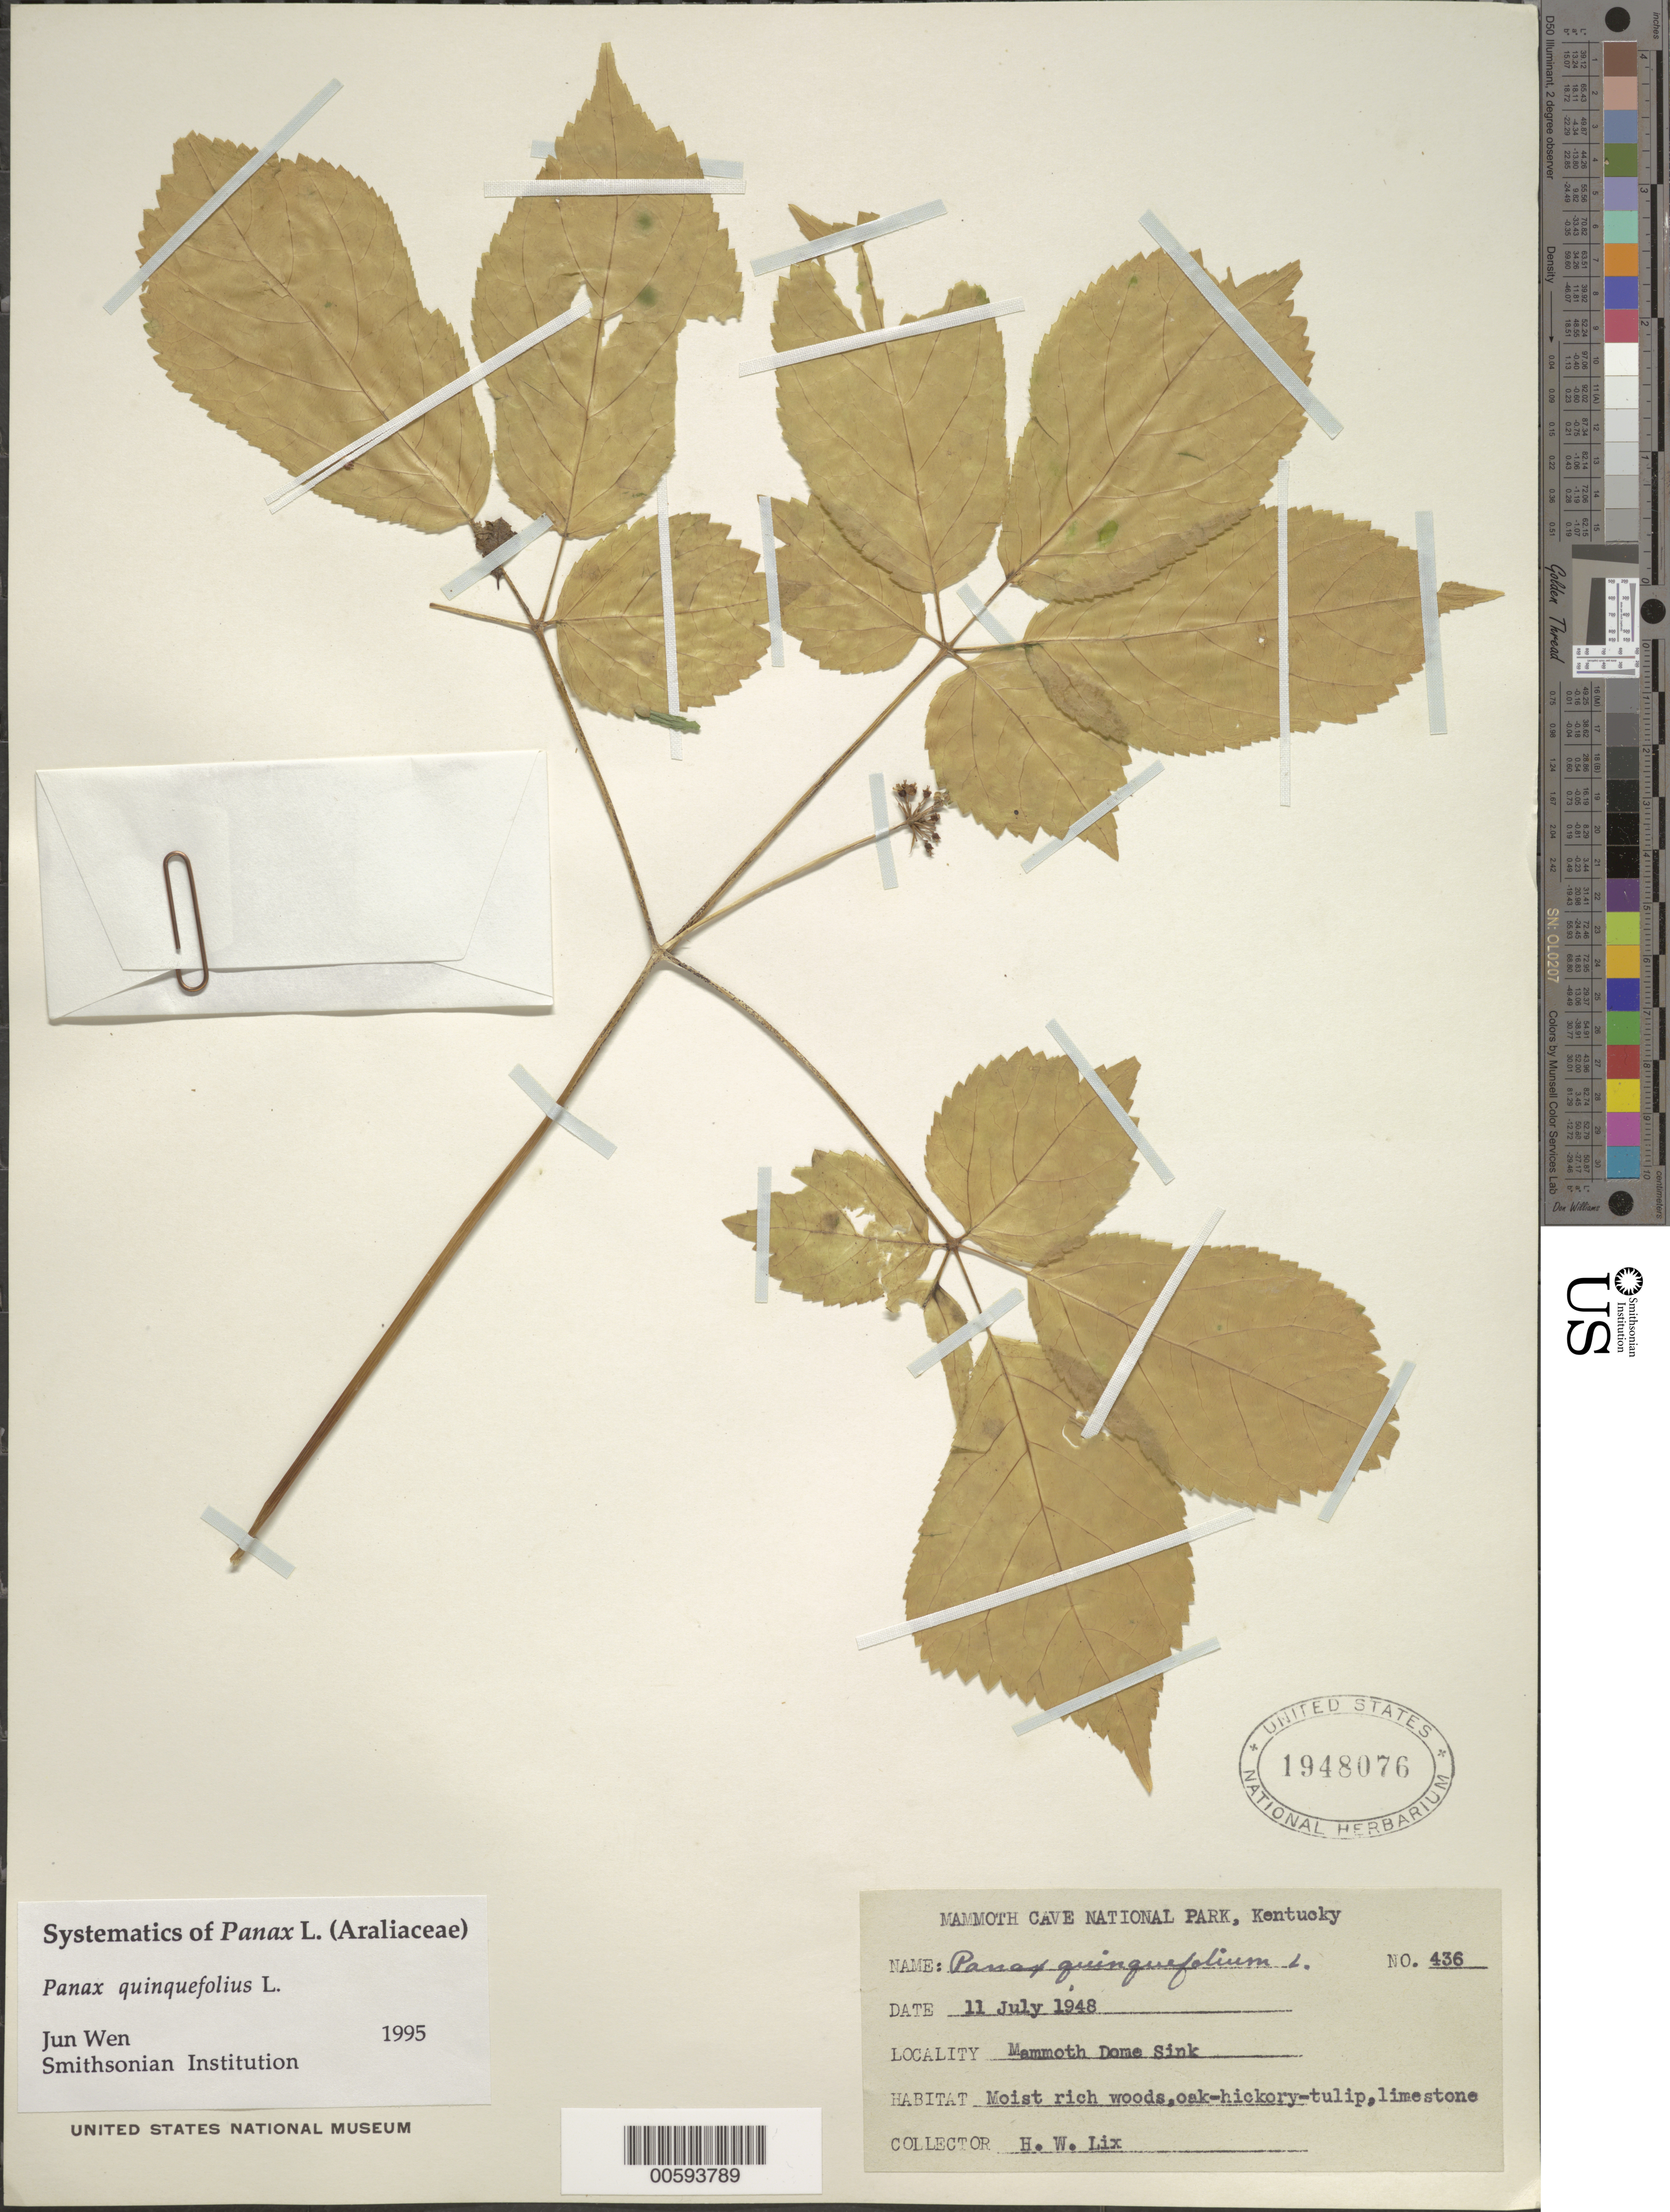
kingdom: Plantae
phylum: Tracheophyta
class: Magnoliopsida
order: Apiales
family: Araliaceae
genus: Panax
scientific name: Panax quinquefolius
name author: L.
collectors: H. W. Lix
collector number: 436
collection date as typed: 11 Jul 1948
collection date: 1948-07-11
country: United States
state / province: Kentucky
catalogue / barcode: US 1948076